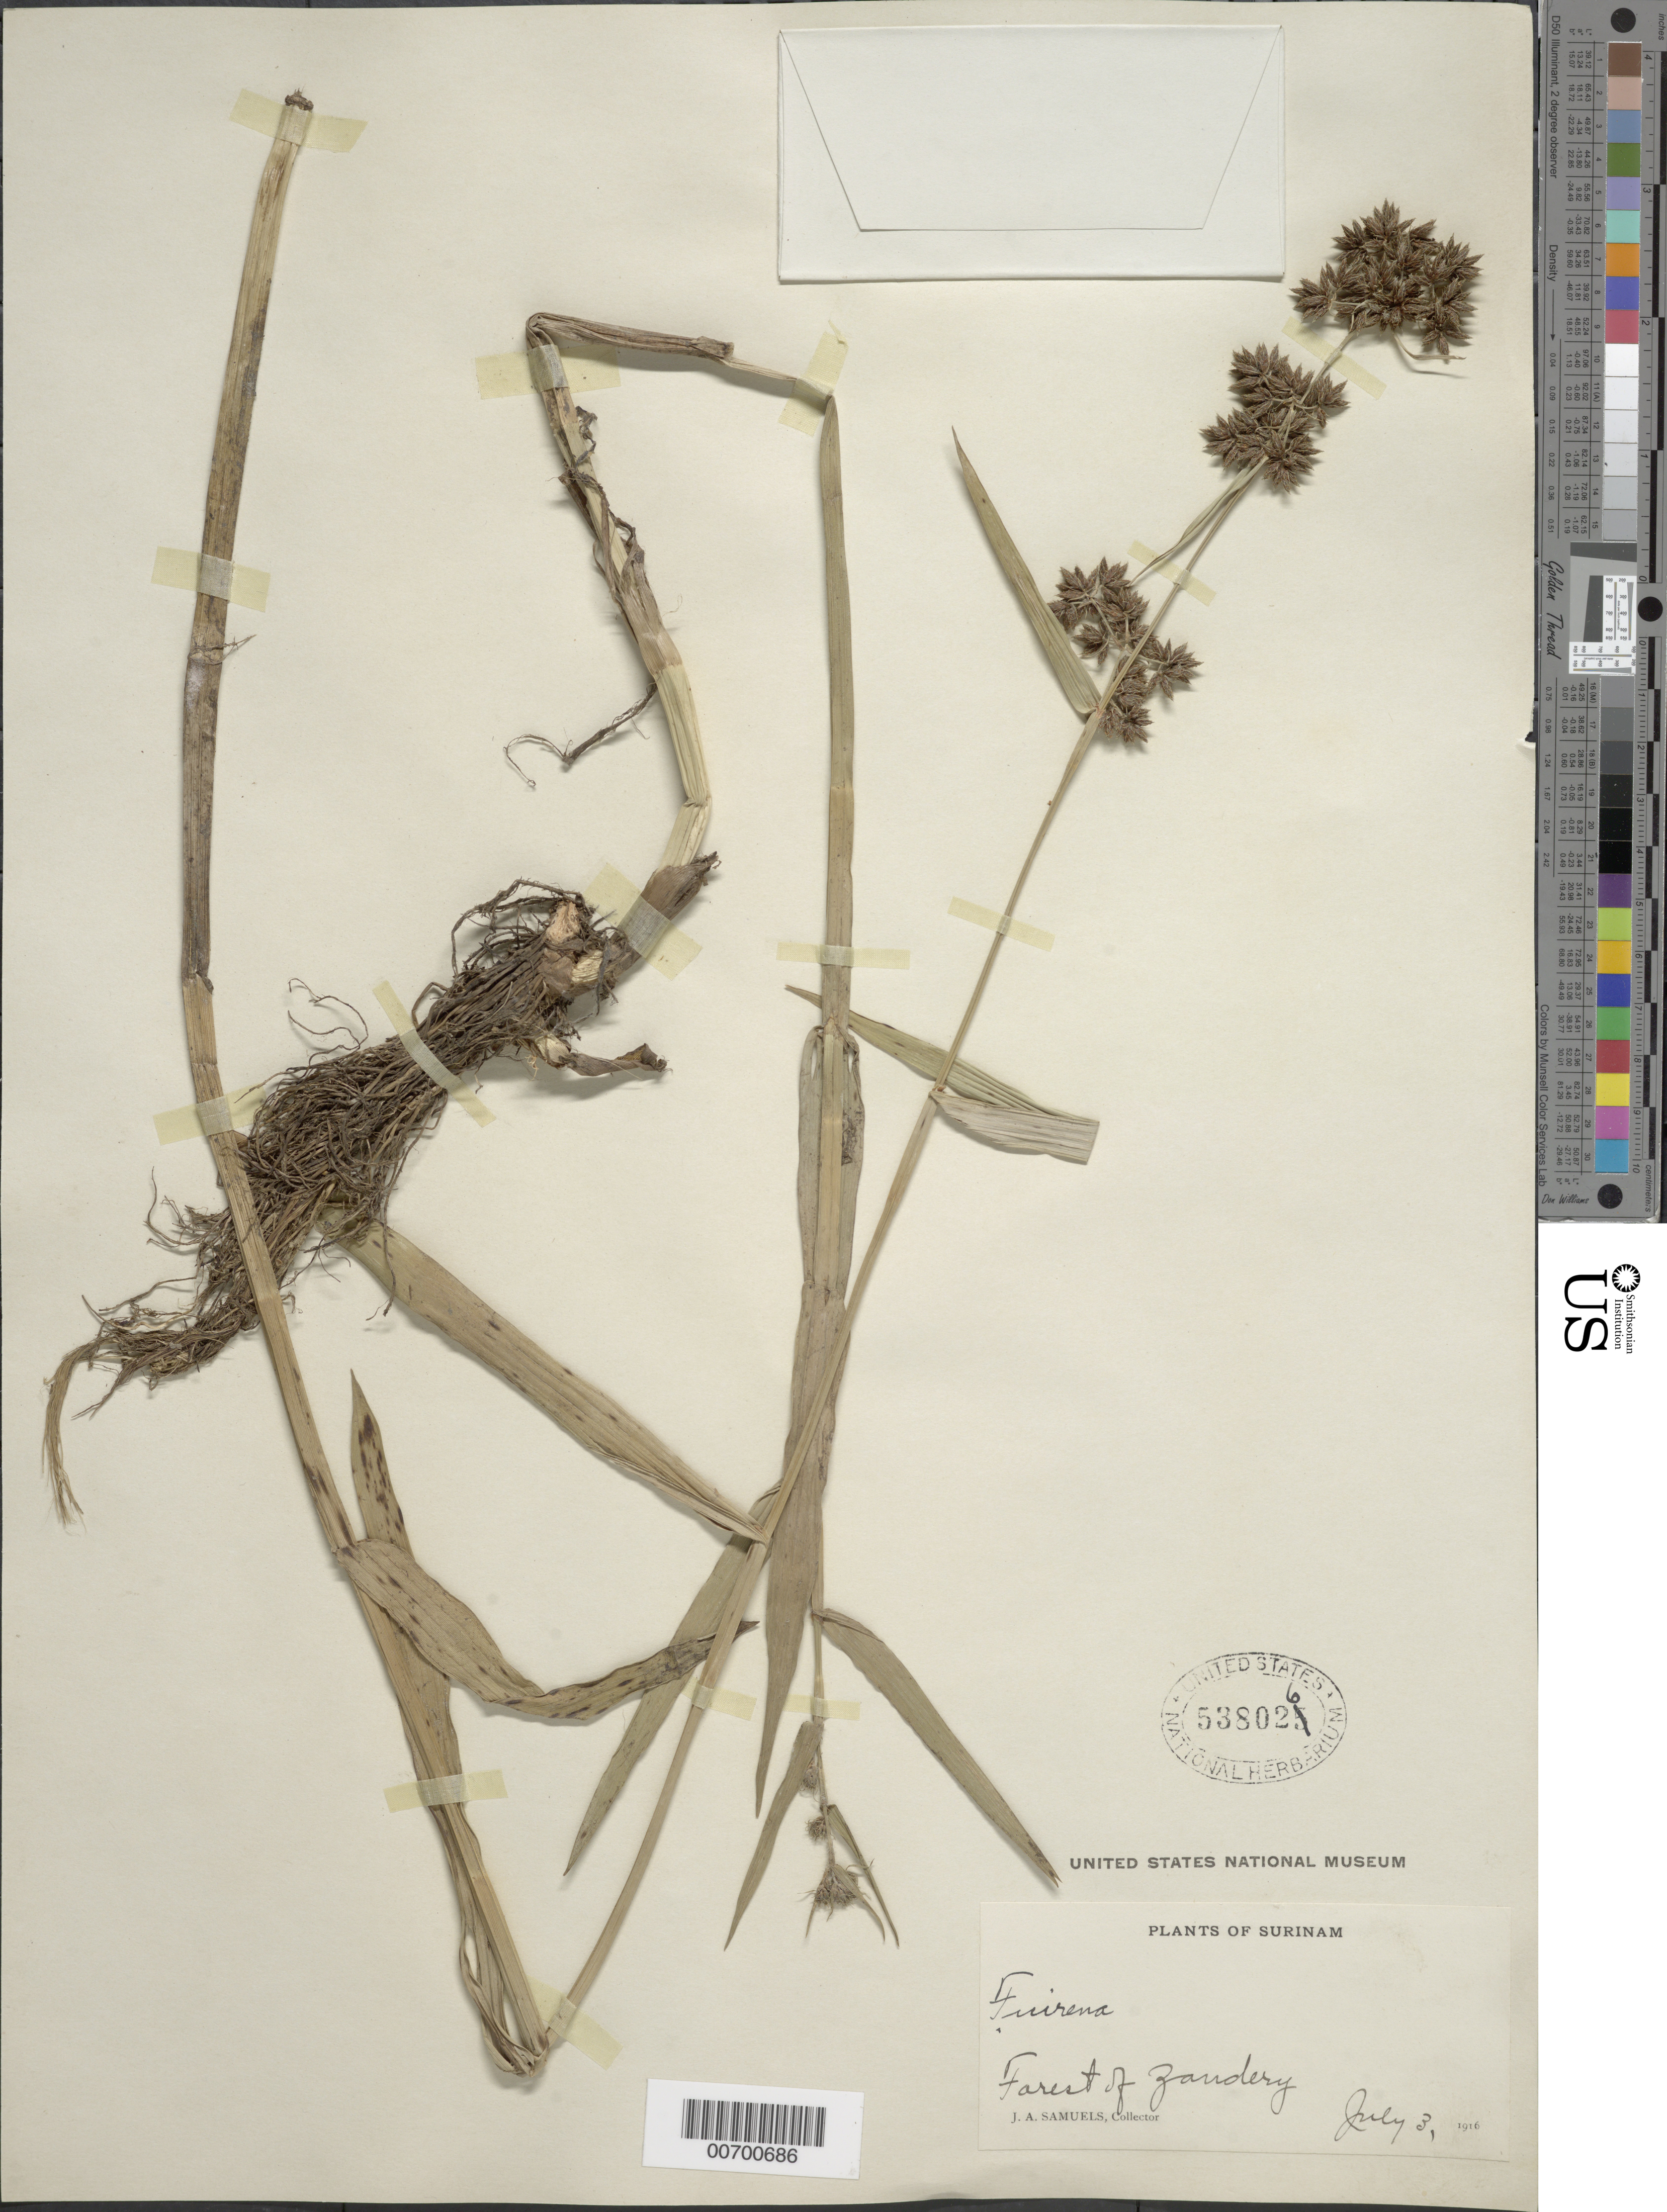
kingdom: Plantae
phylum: Tracheophyta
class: Liliopsida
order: Poales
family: Cyperaceae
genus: Fuirena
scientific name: Fuirena umbellata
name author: Rottb.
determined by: Strong, Mark T., (BOT), Smithsonian Institution - National Museum of Natural History (UNITED STATES)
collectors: J. A. Samuels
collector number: s.n. [541]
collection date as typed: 3-Jul-16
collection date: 1916-07-03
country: Suriname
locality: Forest of Zandery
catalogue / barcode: US 538026